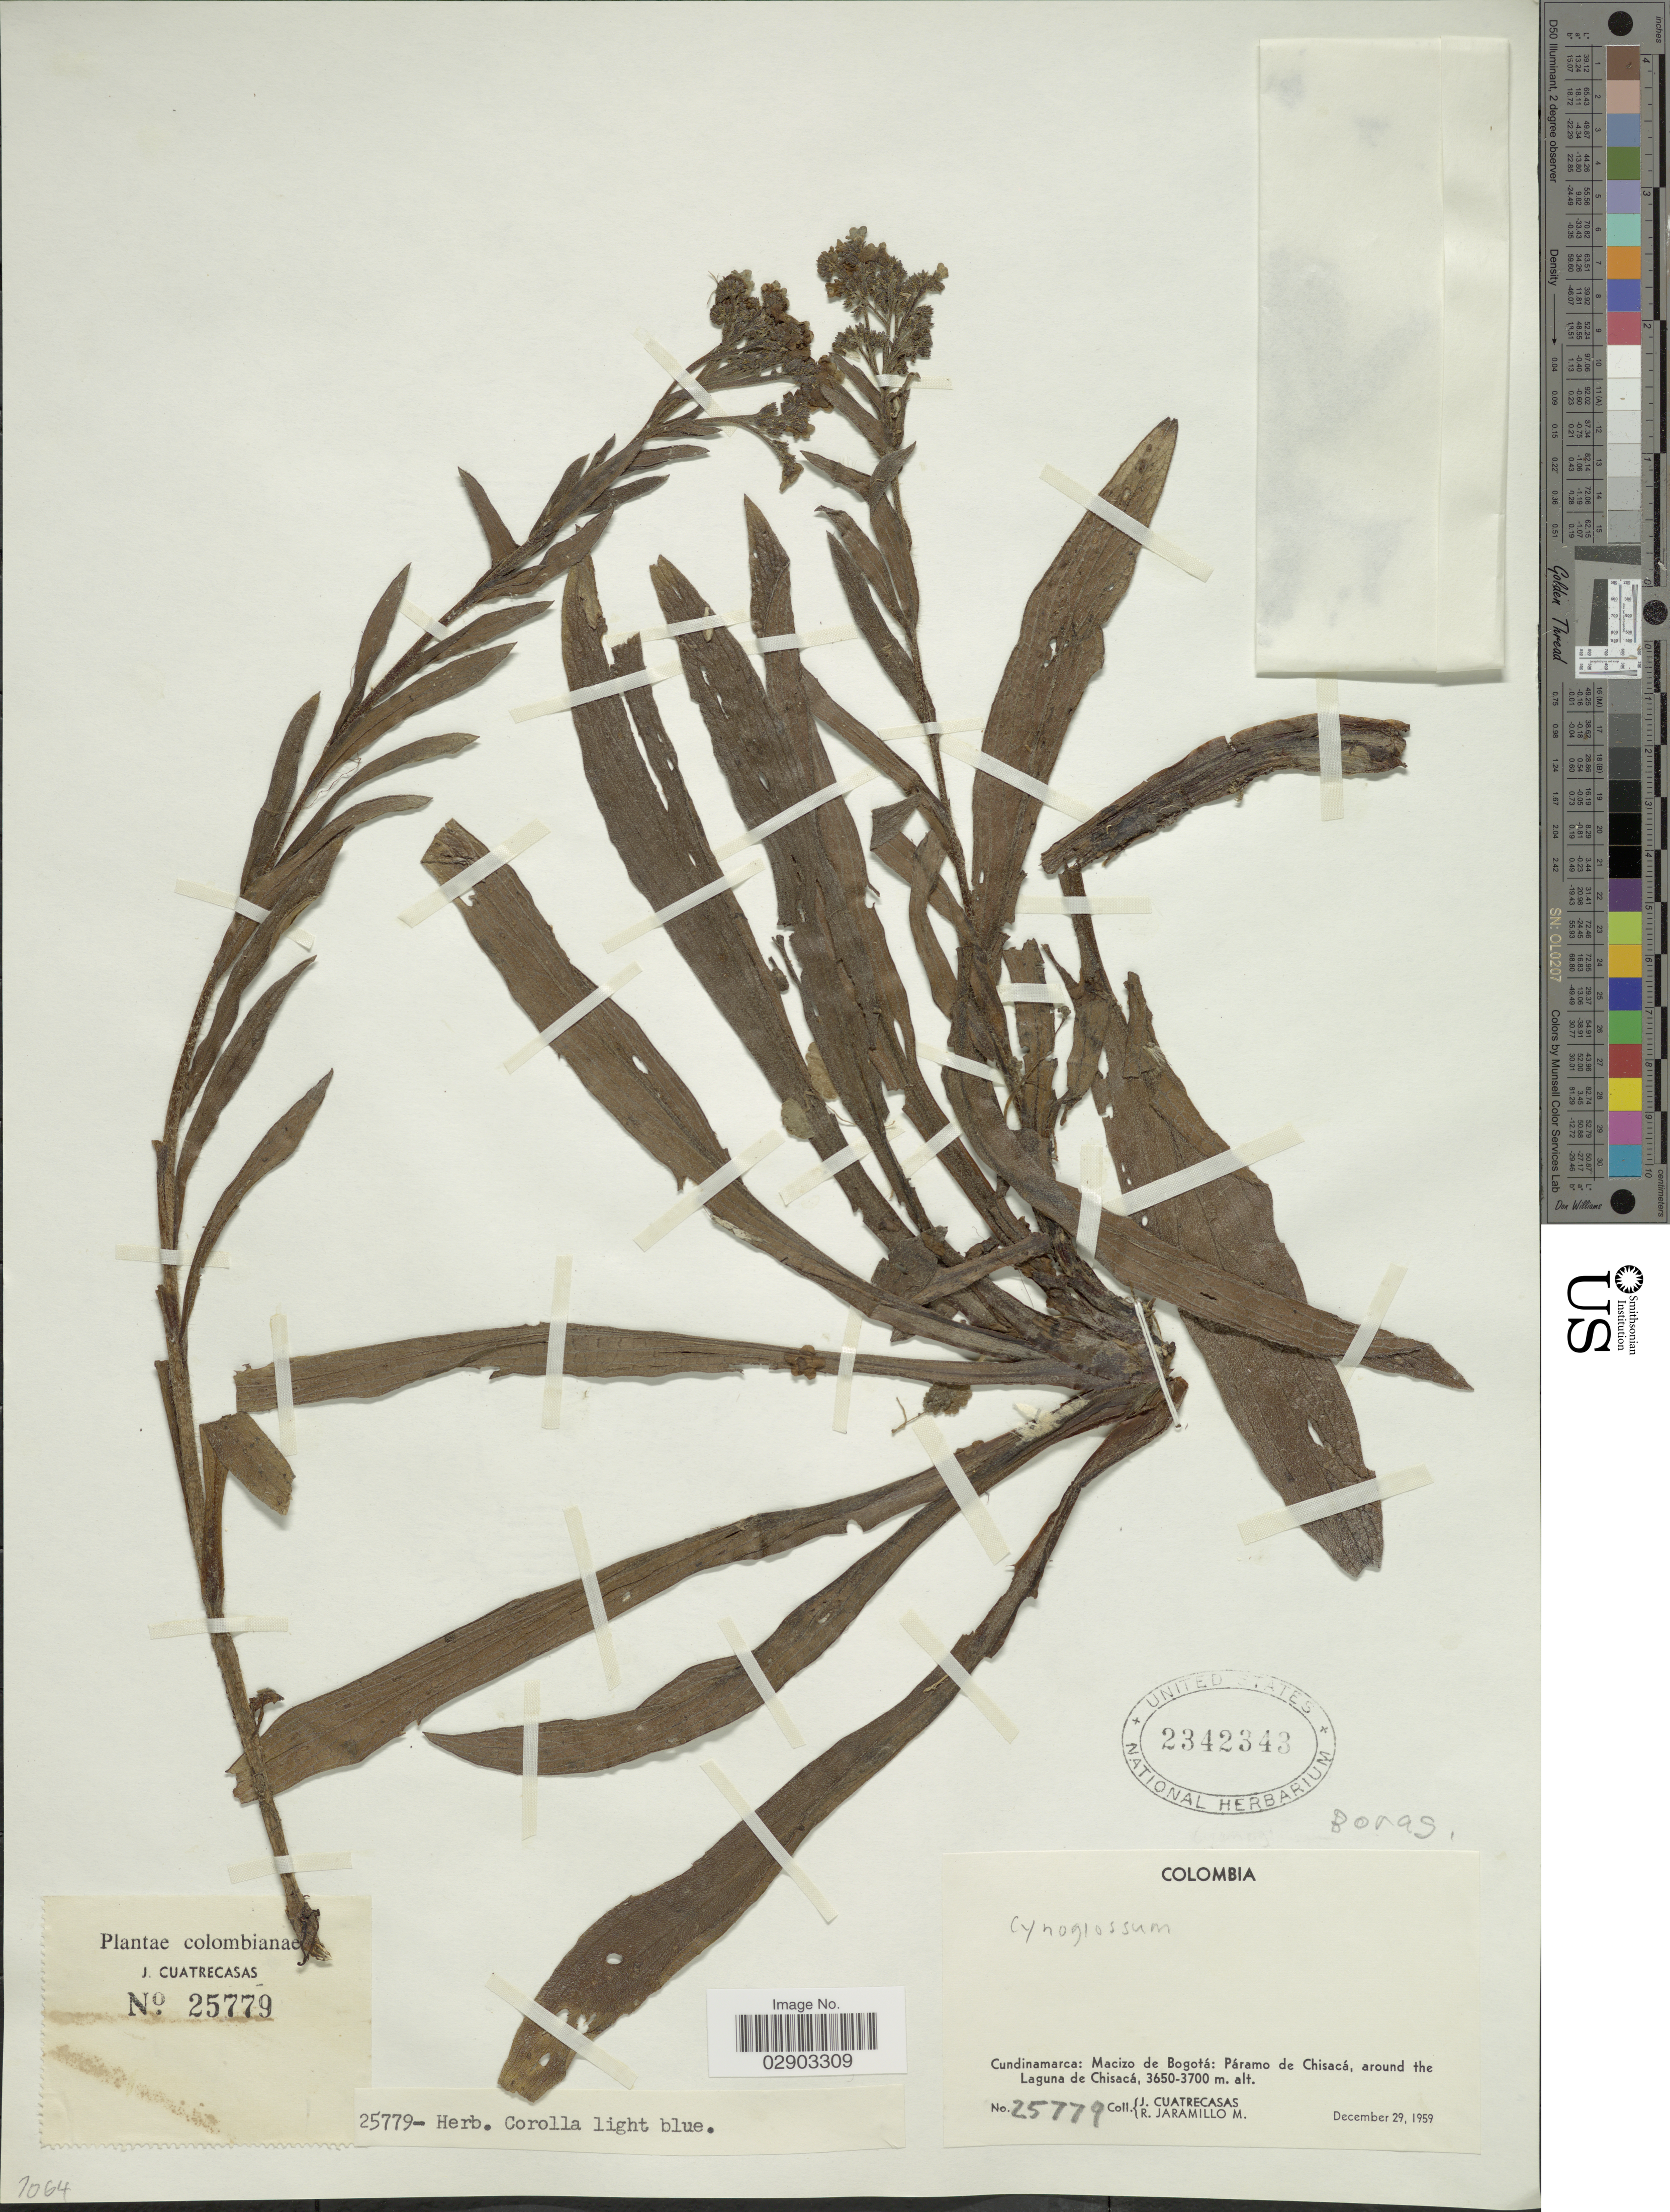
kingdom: Plantae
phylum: Tracheophyta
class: Magnoliopsida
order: Boraginales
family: Boraginaceae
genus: Cynoglossum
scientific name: Cynoglossum sp.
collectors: J. Cuatrecasas & R. Jaramillo M.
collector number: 25779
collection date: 1959-12-29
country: Colombia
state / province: Cundinamarca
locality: Macizo de Bogotá: Páramo de Chisacá, around the Laguna de Chisacá.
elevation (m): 3650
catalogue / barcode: US 2342343